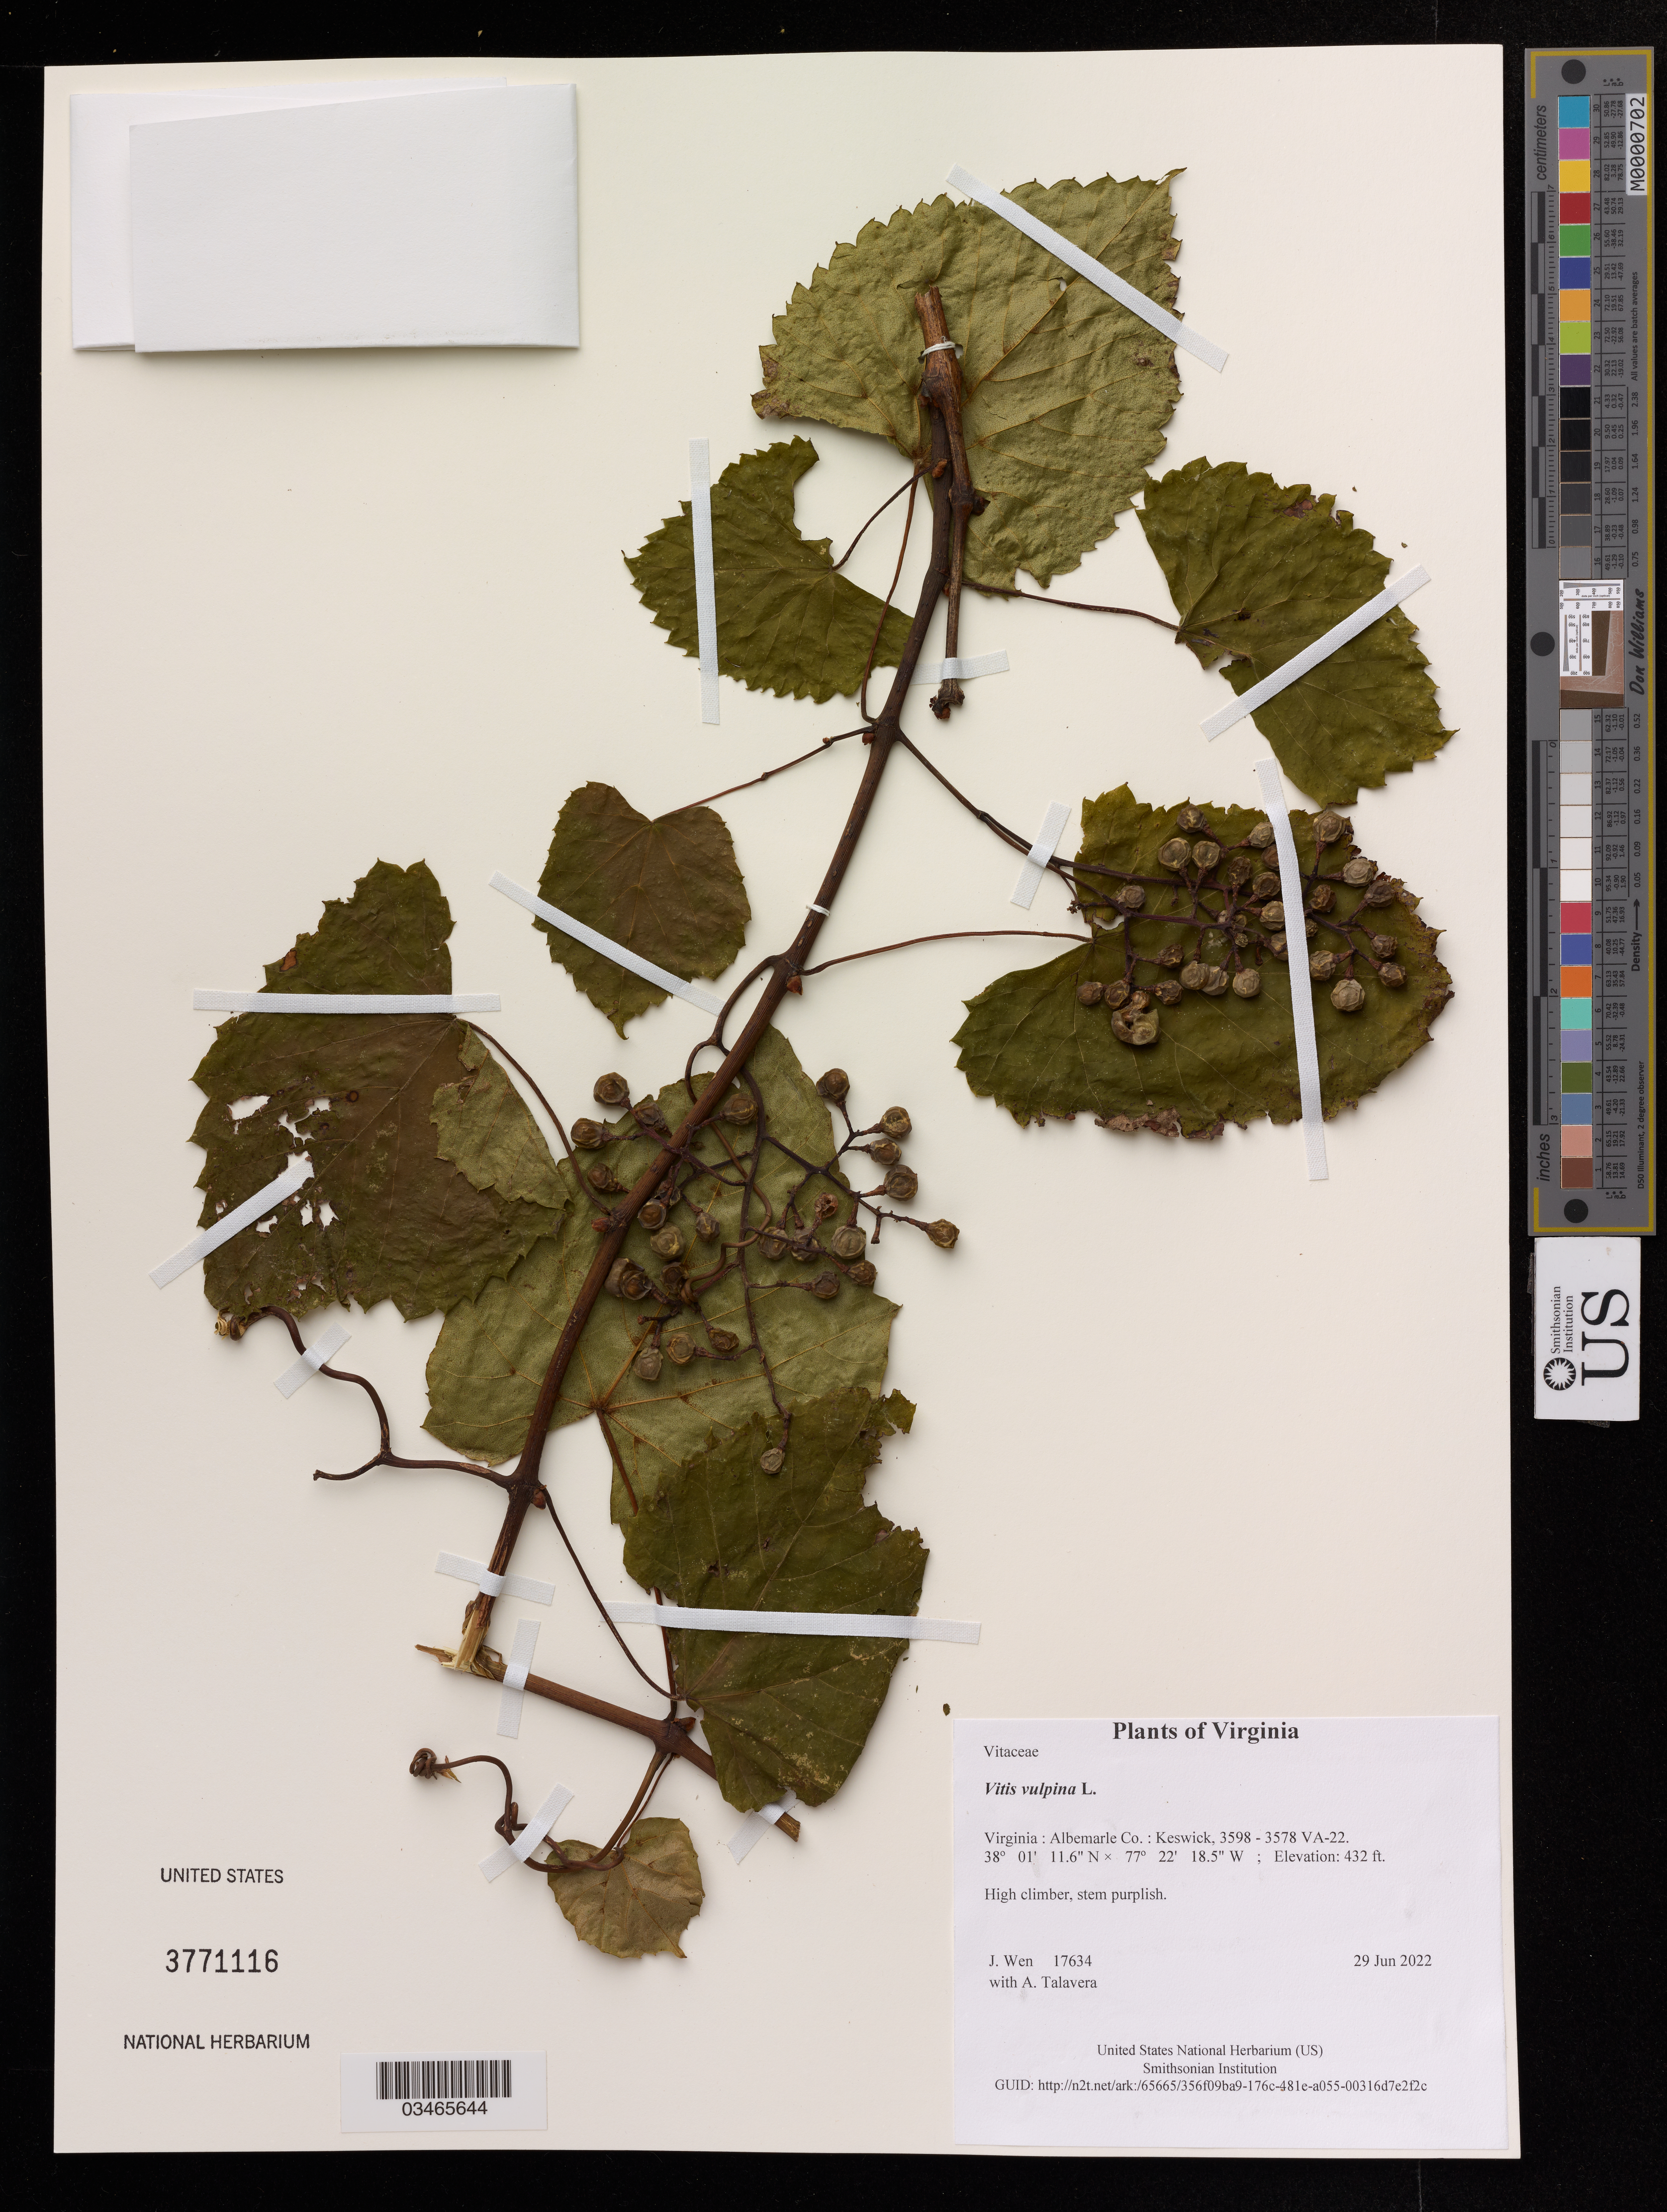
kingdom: Plantae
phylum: Tracheophyta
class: Magnoliopsida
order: Vitales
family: Vitaceae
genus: Vitis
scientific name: Vitis vulpina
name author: L.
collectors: J. Wen & A. Talavera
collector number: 17634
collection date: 2022-06-29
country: United States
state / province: Virginia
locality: Albemarle Co.: Keswick.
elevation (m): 132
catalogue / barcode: US 3771116